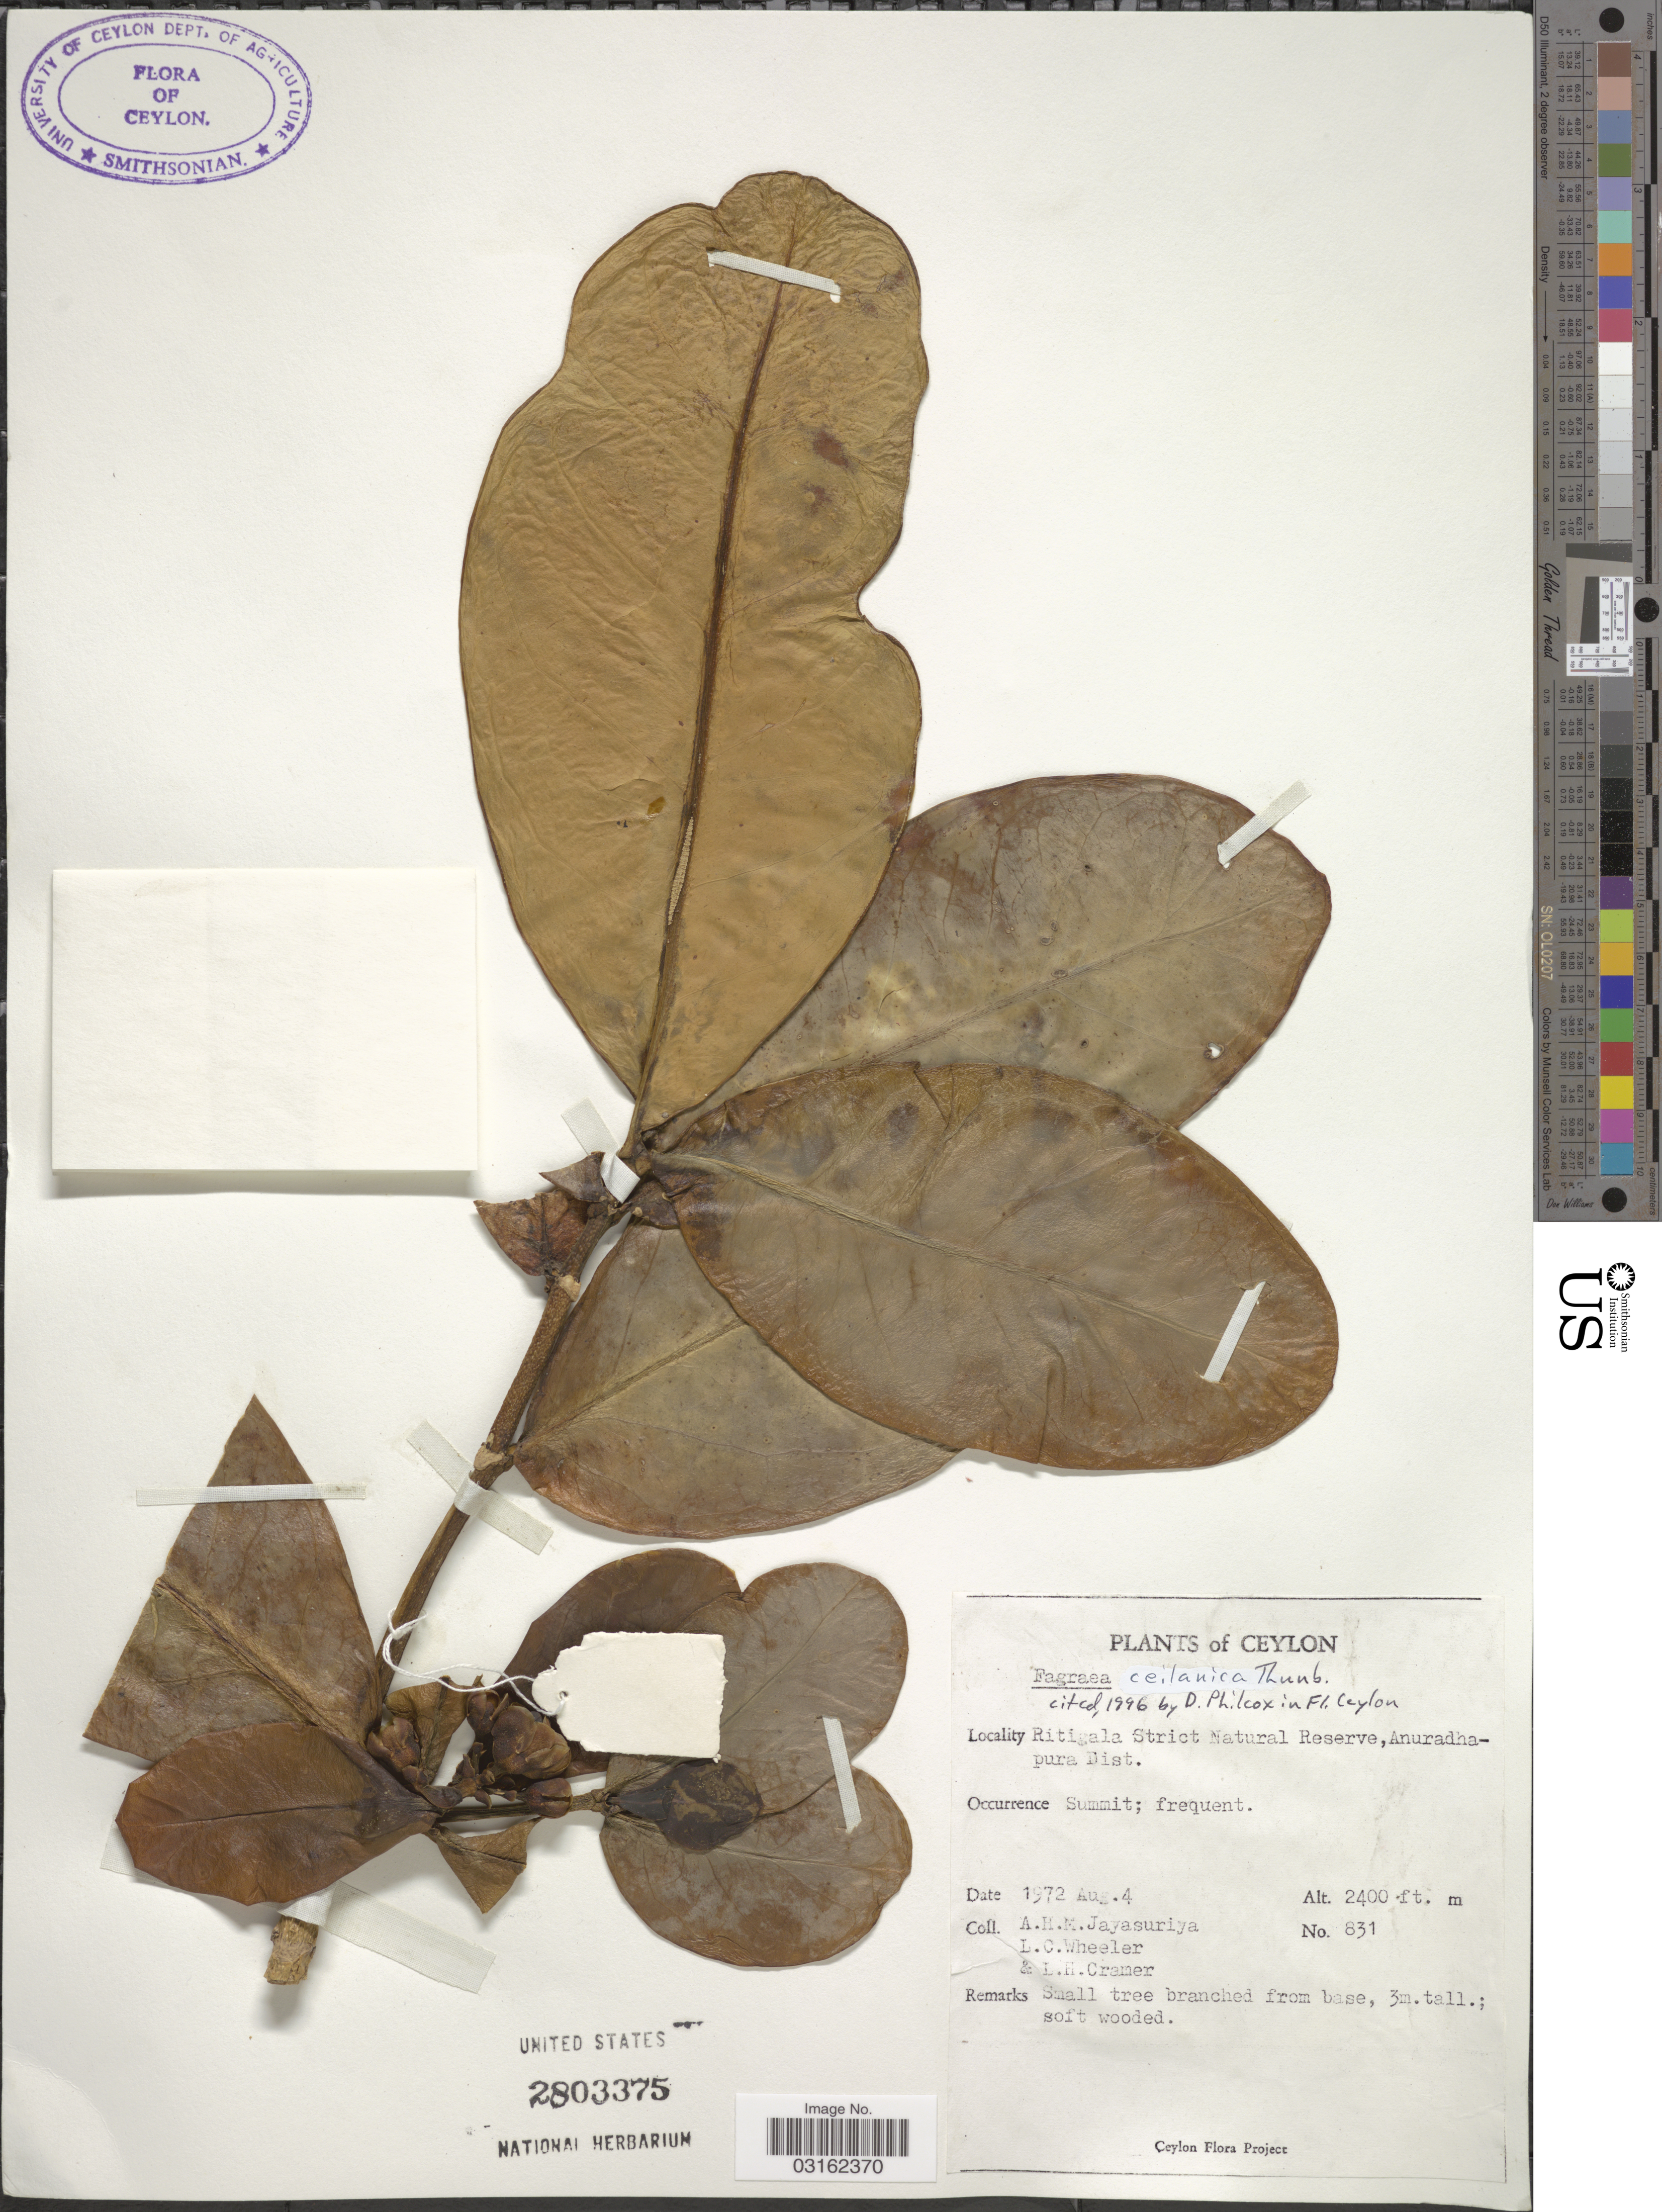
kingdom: Plantae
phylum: Tracheophyta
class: Magnoliopsida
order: Gentianales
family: Gentianaceae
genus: Fagraea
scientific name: Fagraea ceilanica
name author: Thunb.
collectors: A. H. Jayasuriya, L. C. Wheeler & L. H. Cramer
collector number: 831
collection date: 1972-08-04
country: Sri Lanka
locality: Ceylon, Ritigala Strict Natural Reserve, Anuradhapura District.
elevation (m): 732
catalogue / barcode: US 2803375